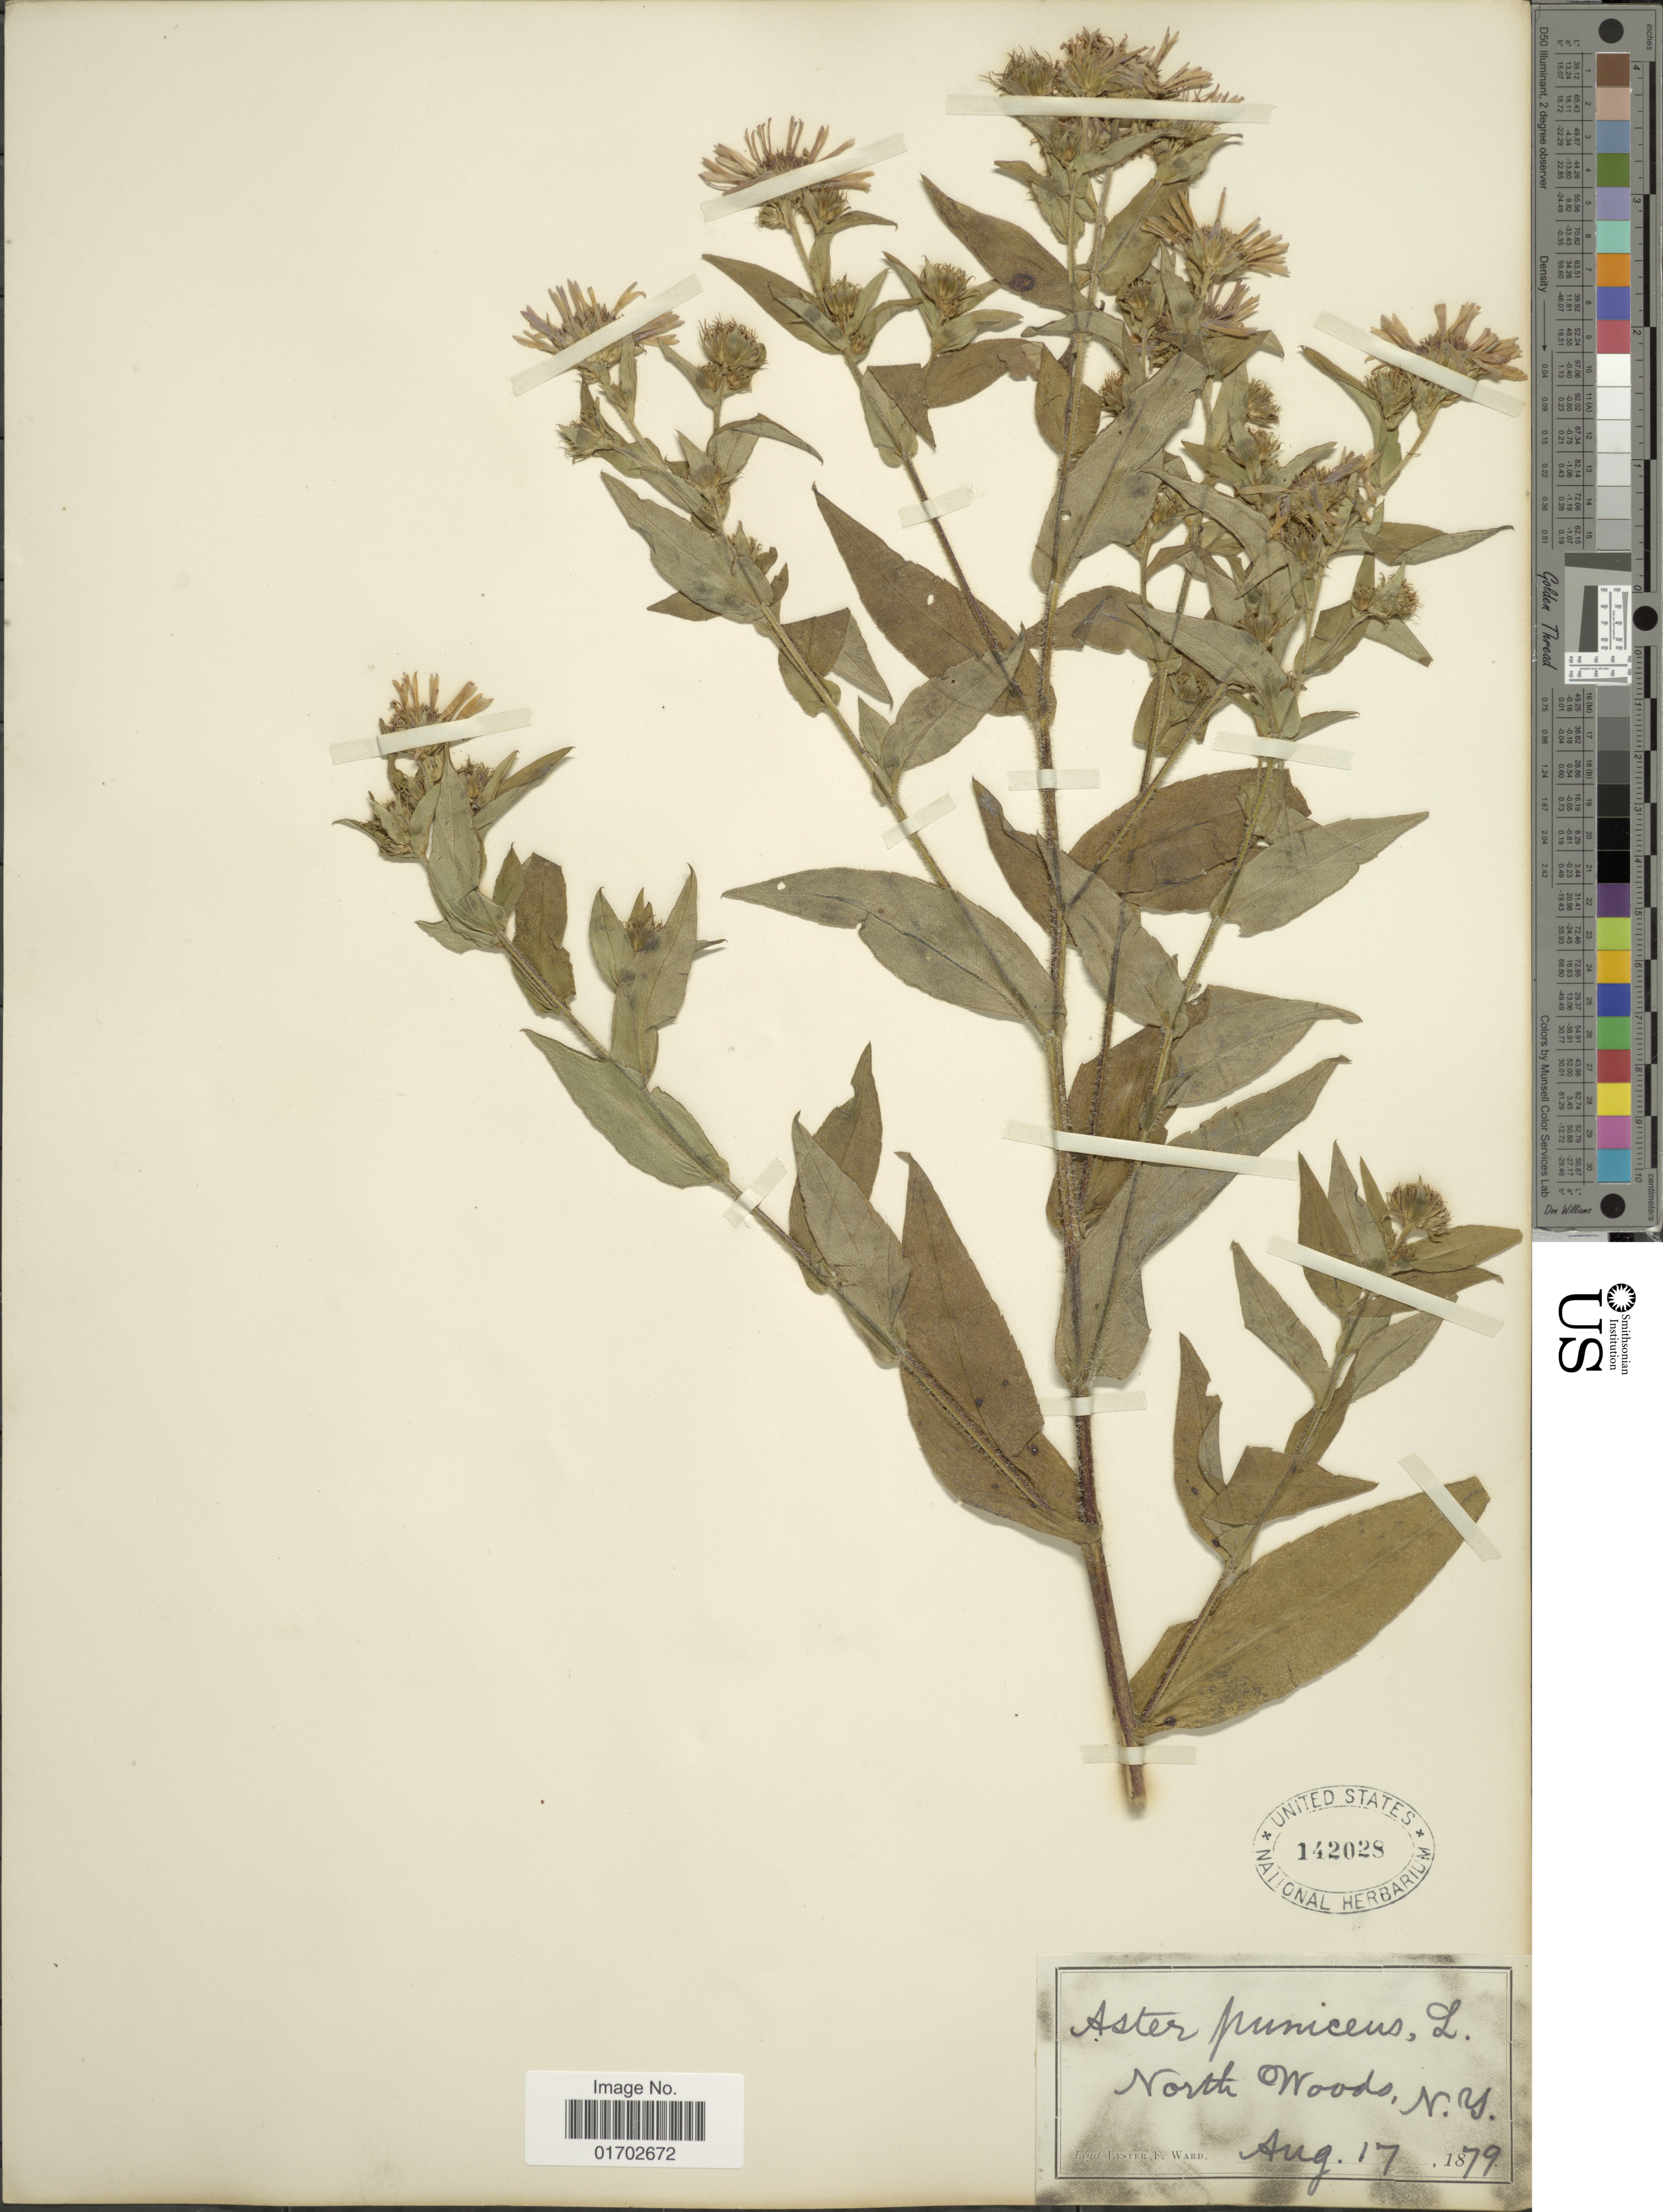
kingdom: Plantae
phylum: Tracheophyta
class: Magnoliopsida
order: Asterales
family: Asteraceae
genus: Symphyotrichum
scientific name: Symphyotrichum puniceum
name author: (L.) Á. Löve & D. Löve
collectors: L. F. Ward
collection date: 1879-08-17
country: United States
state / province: New York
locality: North Woods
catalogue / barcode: US 142028